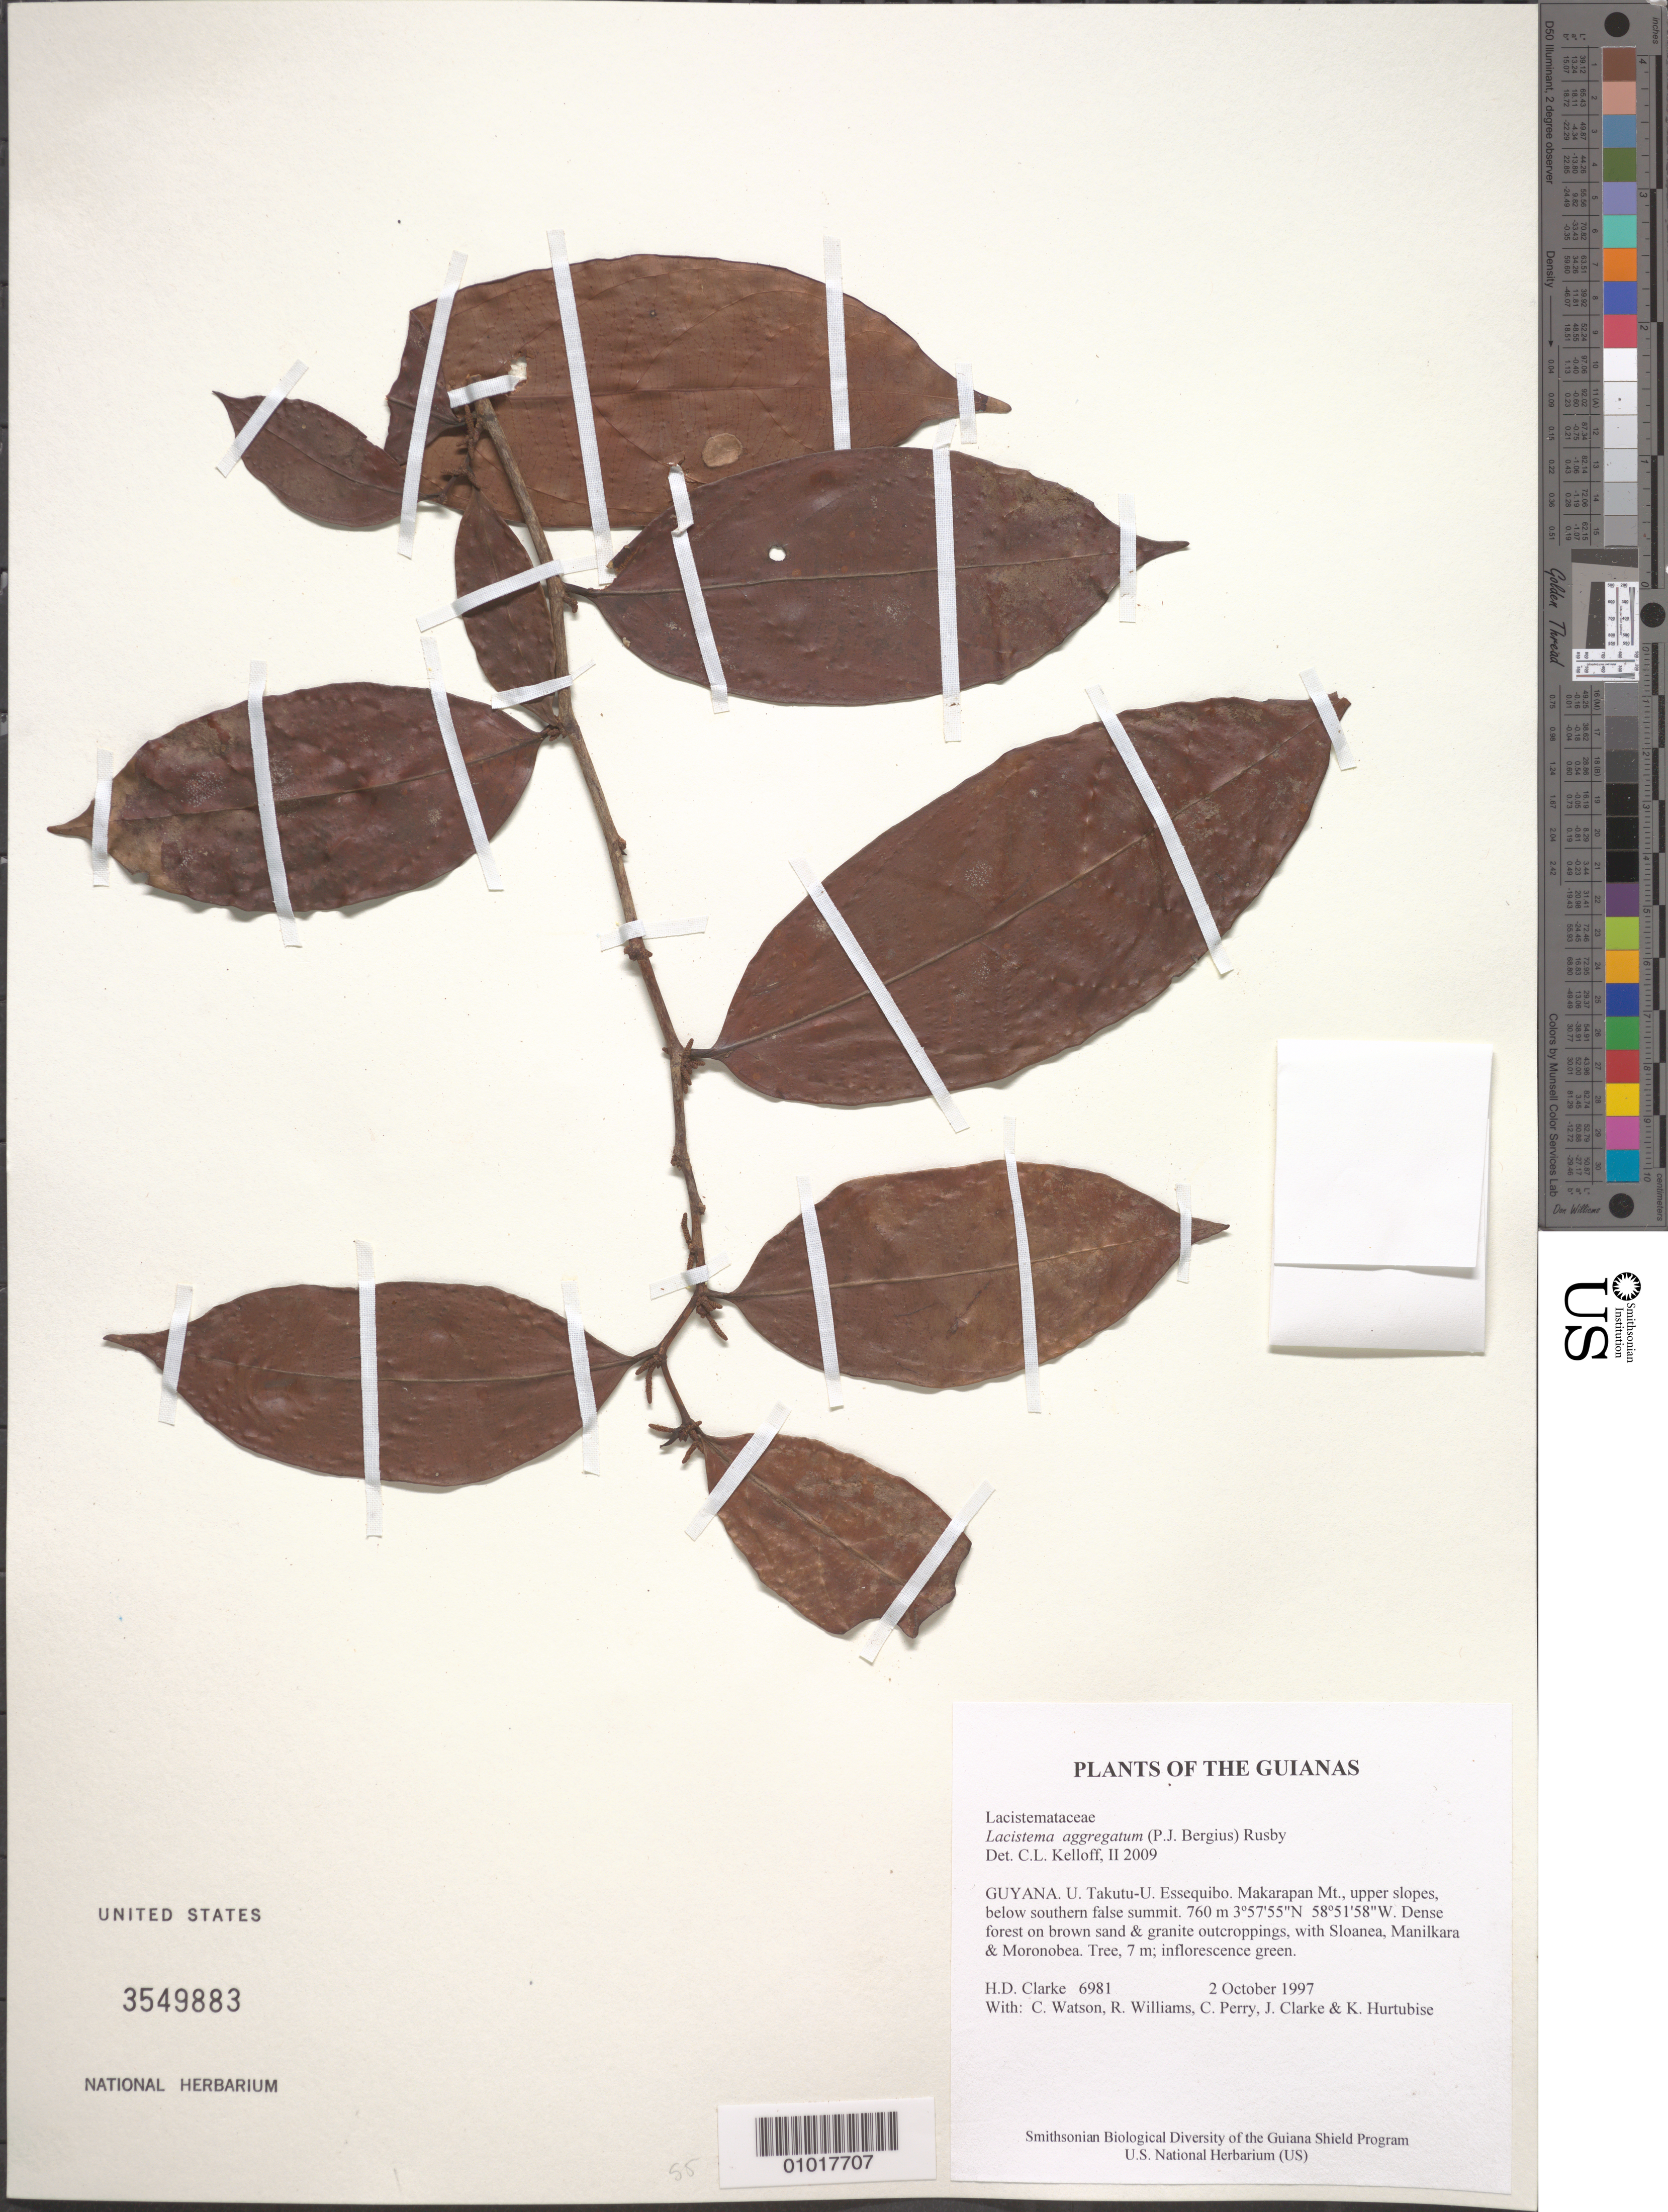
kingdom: Plantae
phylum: Tracheophyta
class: Magnoliopsida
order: Malpighiales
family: Lacistemataceae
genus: Lacistema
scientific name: Lacistema aggregatum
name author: (P.J. Bergius) Rusby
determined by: Kelloff, Carol L., (US), Smithsonian Institution - National Museum of Natural History (UNITED STATES)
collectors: H. D. Clarke, C. Watson, R. Williams, C. Perry, J. Clarke & K. Hurtubise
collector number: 6981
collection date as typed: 2 October 1997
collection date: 1997-10-02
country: Guyana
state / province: U. Takutu-U. Essequibo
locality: Makarapan Mt., upper slopes, below southern false summit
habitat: Dense forest on brown sand & granite outcroppings, with Sloanea, Manilkara & Moronobea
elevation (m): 760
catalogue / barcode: US 3549883